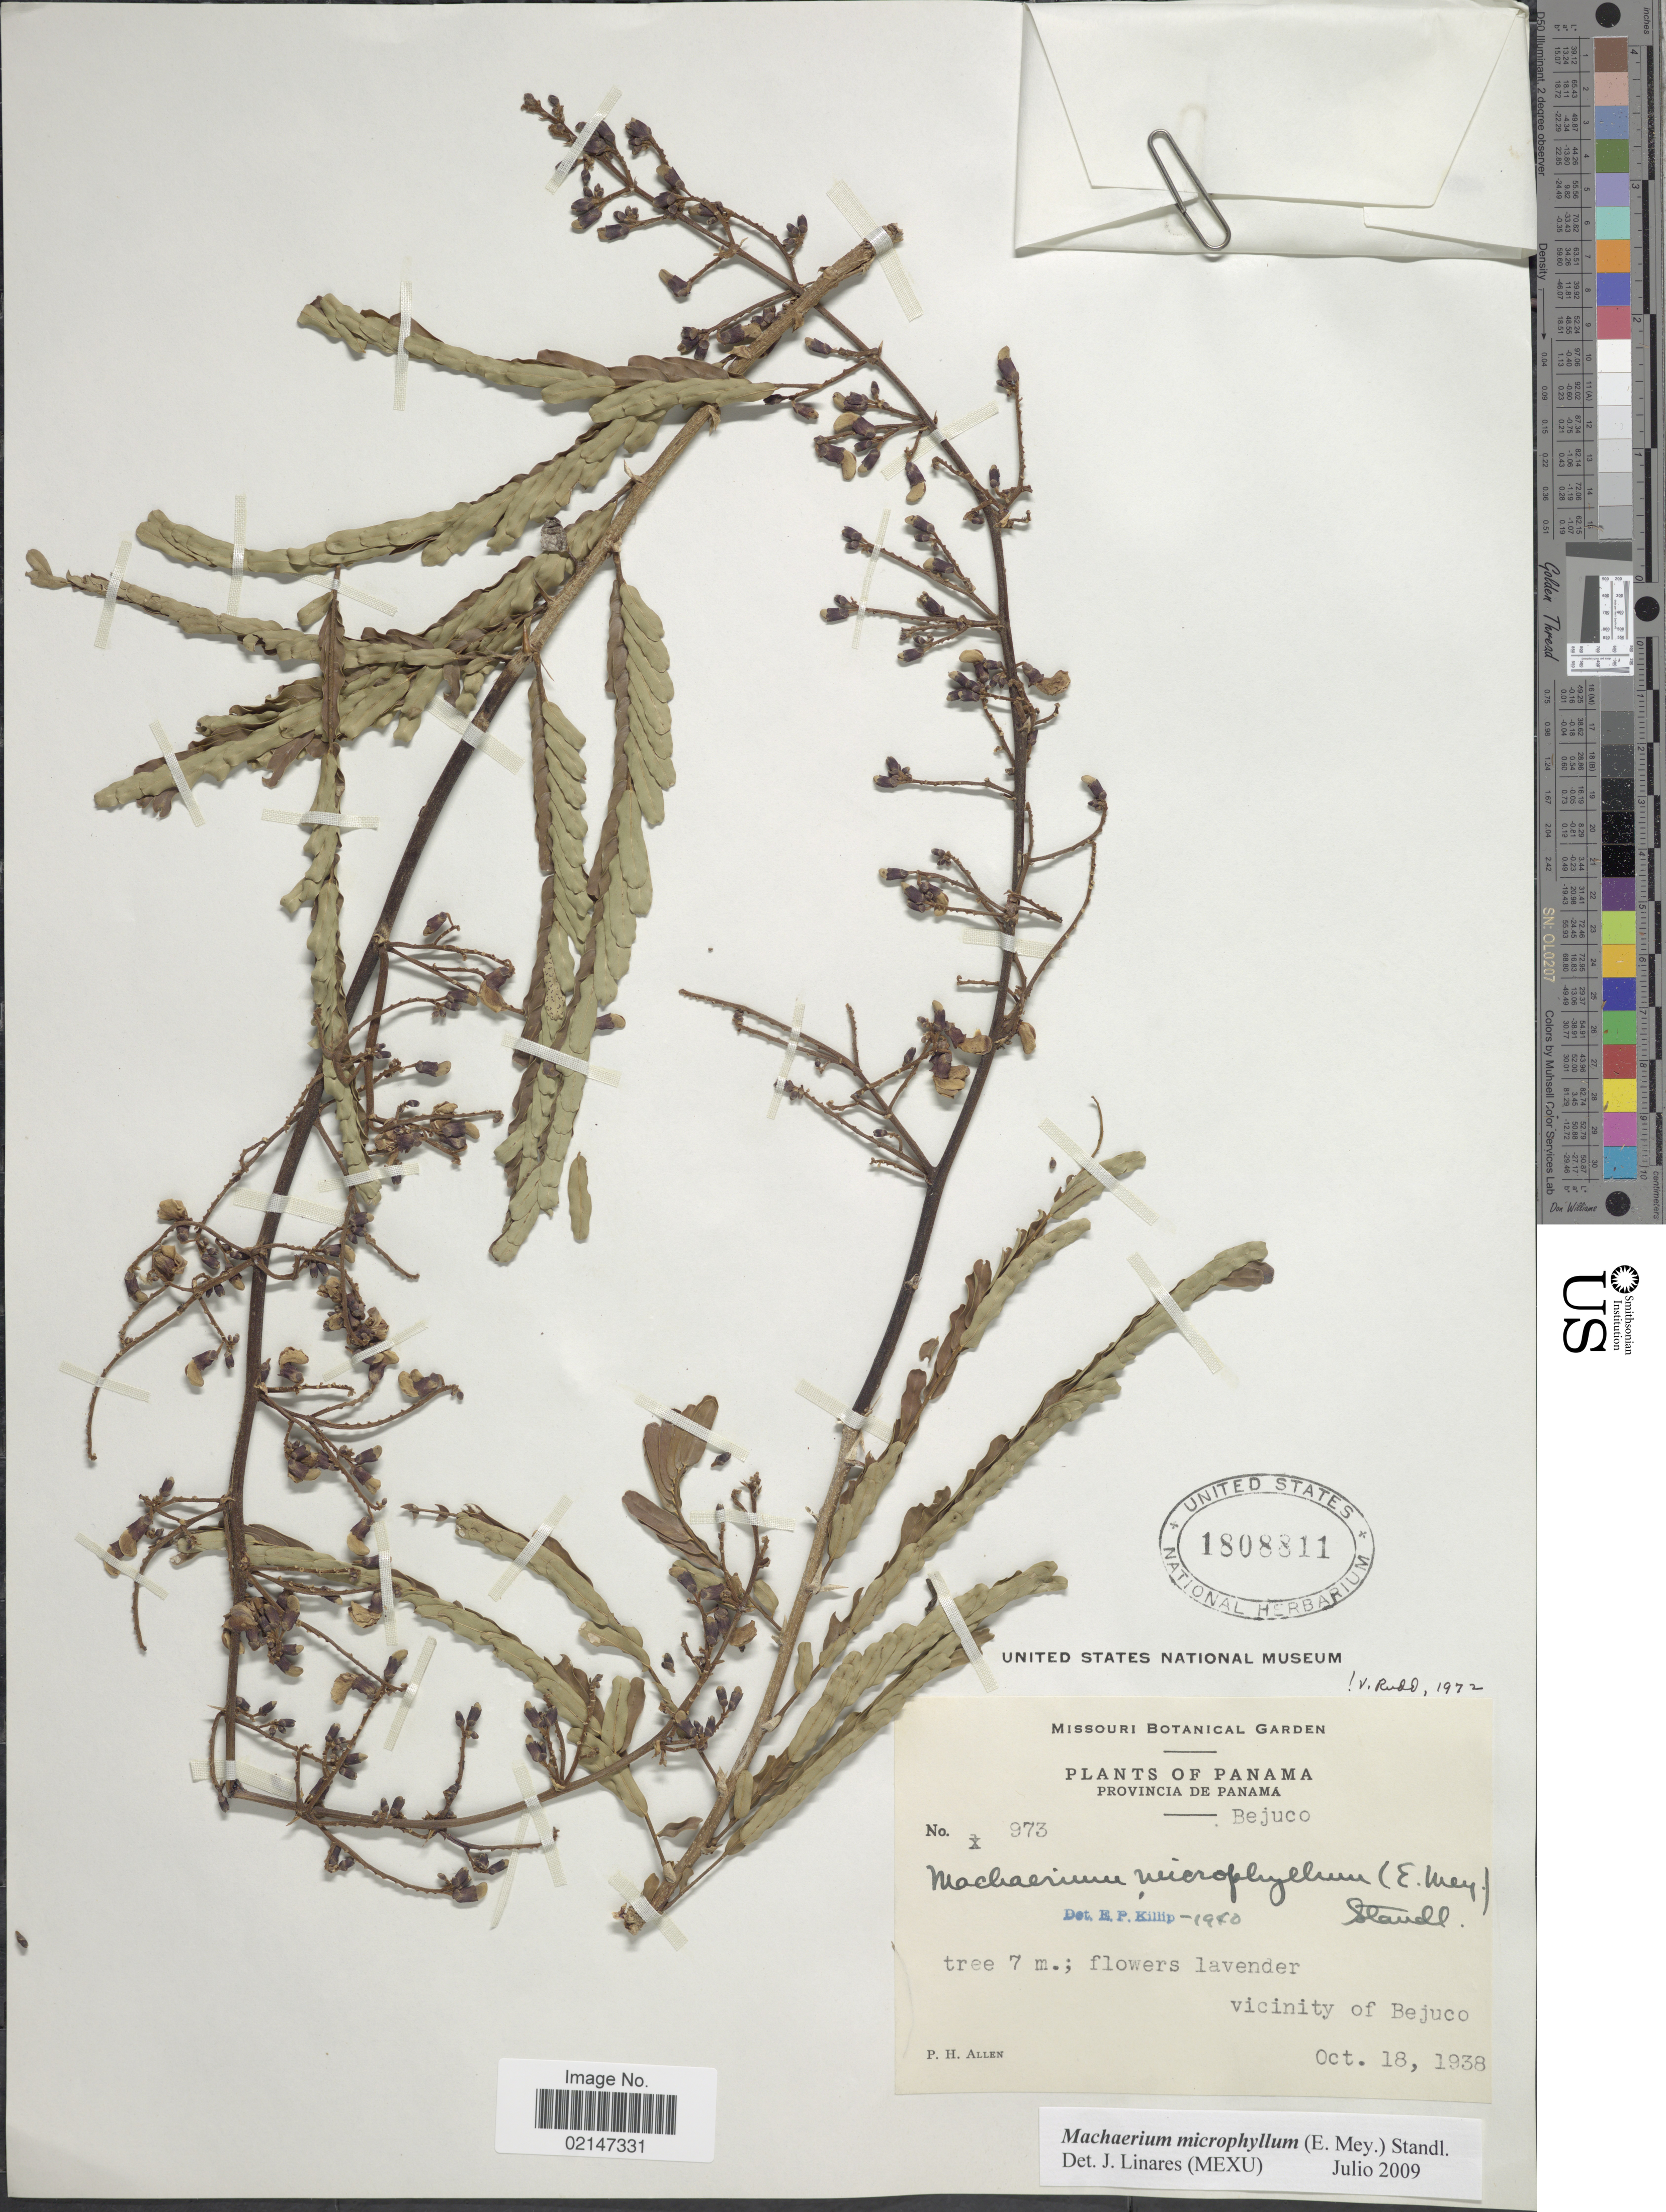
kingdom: Plantae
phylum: Tracheophyta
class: Magnoliopsida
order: Fabales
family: Fabaceae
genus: Machaerium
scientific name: Machaerium microphyllum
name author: Standl.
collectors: P. H. Allen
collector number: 973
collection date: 1938-10-18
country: Panama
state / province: Panamá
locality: Bejuco, vicinity of Bejuco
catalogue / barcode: US 1808811